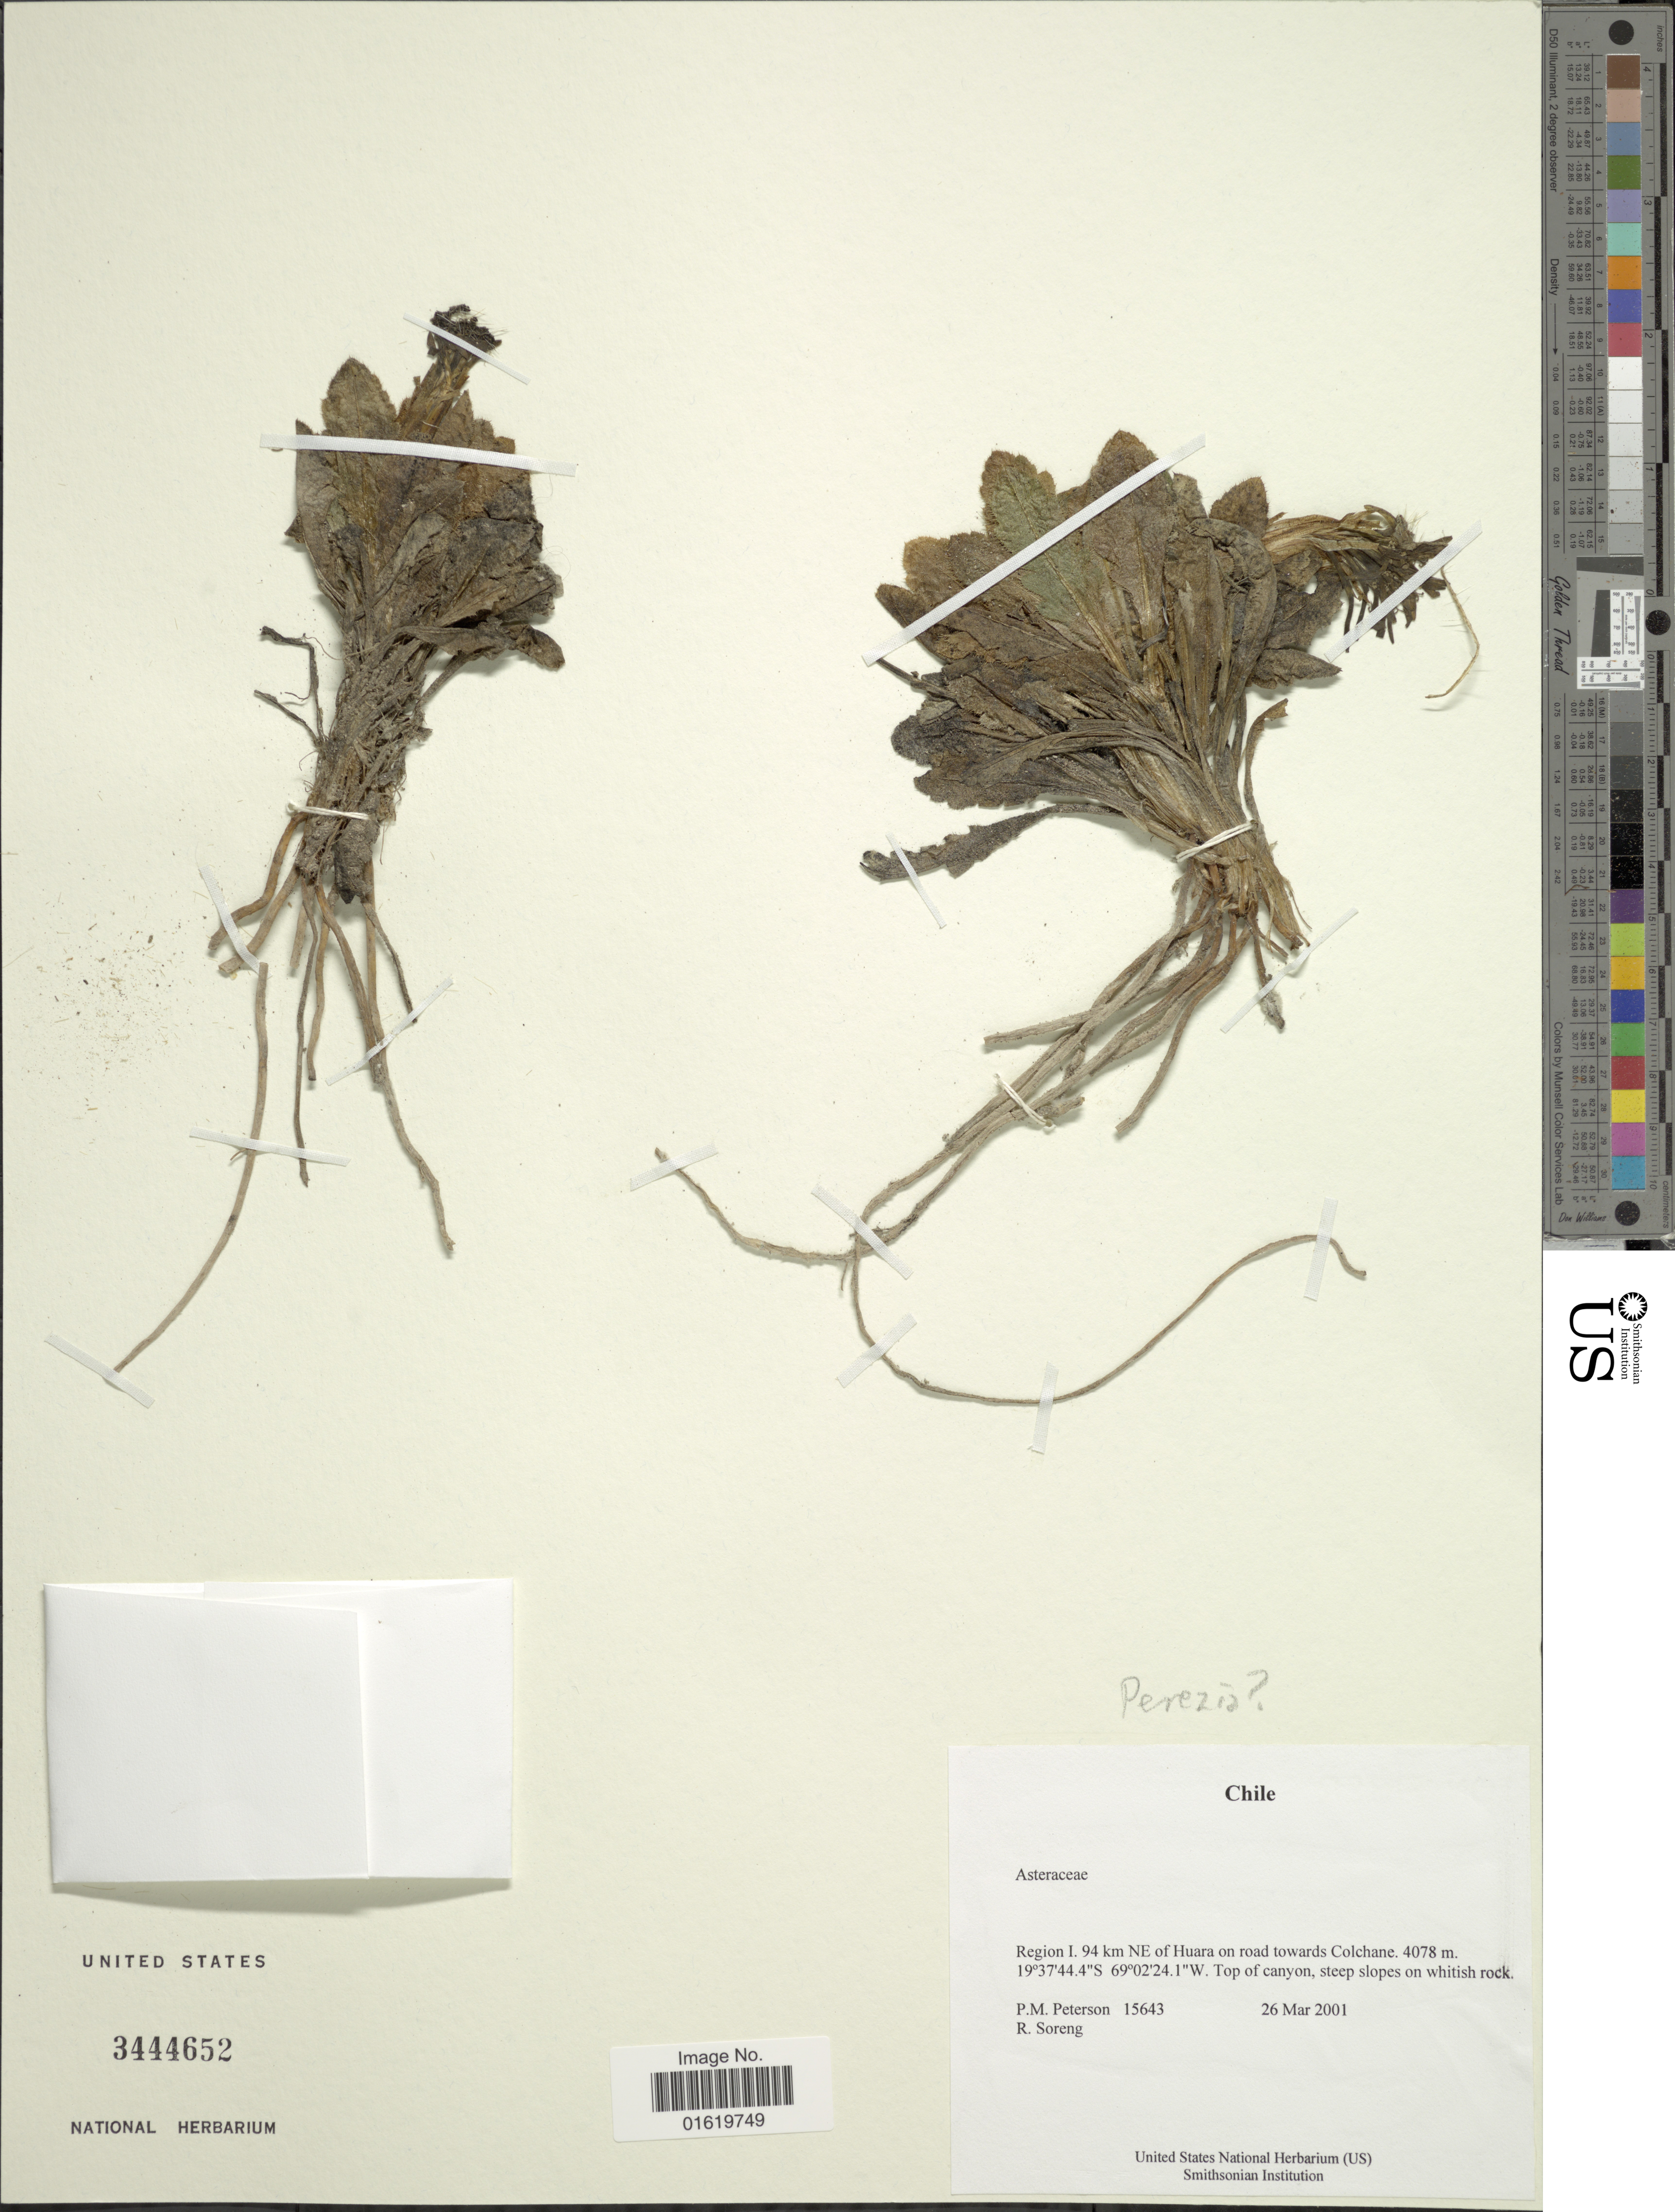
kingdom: Plantae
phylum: Tracheophyta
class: Magnoliopsida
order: Asterales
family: Asteraceae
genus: Perezia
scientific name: Perezia purpurata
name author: Wedd.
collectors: P. M. Peterson & R. J. Soreng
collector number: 15643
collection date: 2001-03-26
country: Chile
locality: Region I. 94 km NE of Huara on road towards Colchane.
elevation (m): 4078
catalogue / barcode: US 3444652